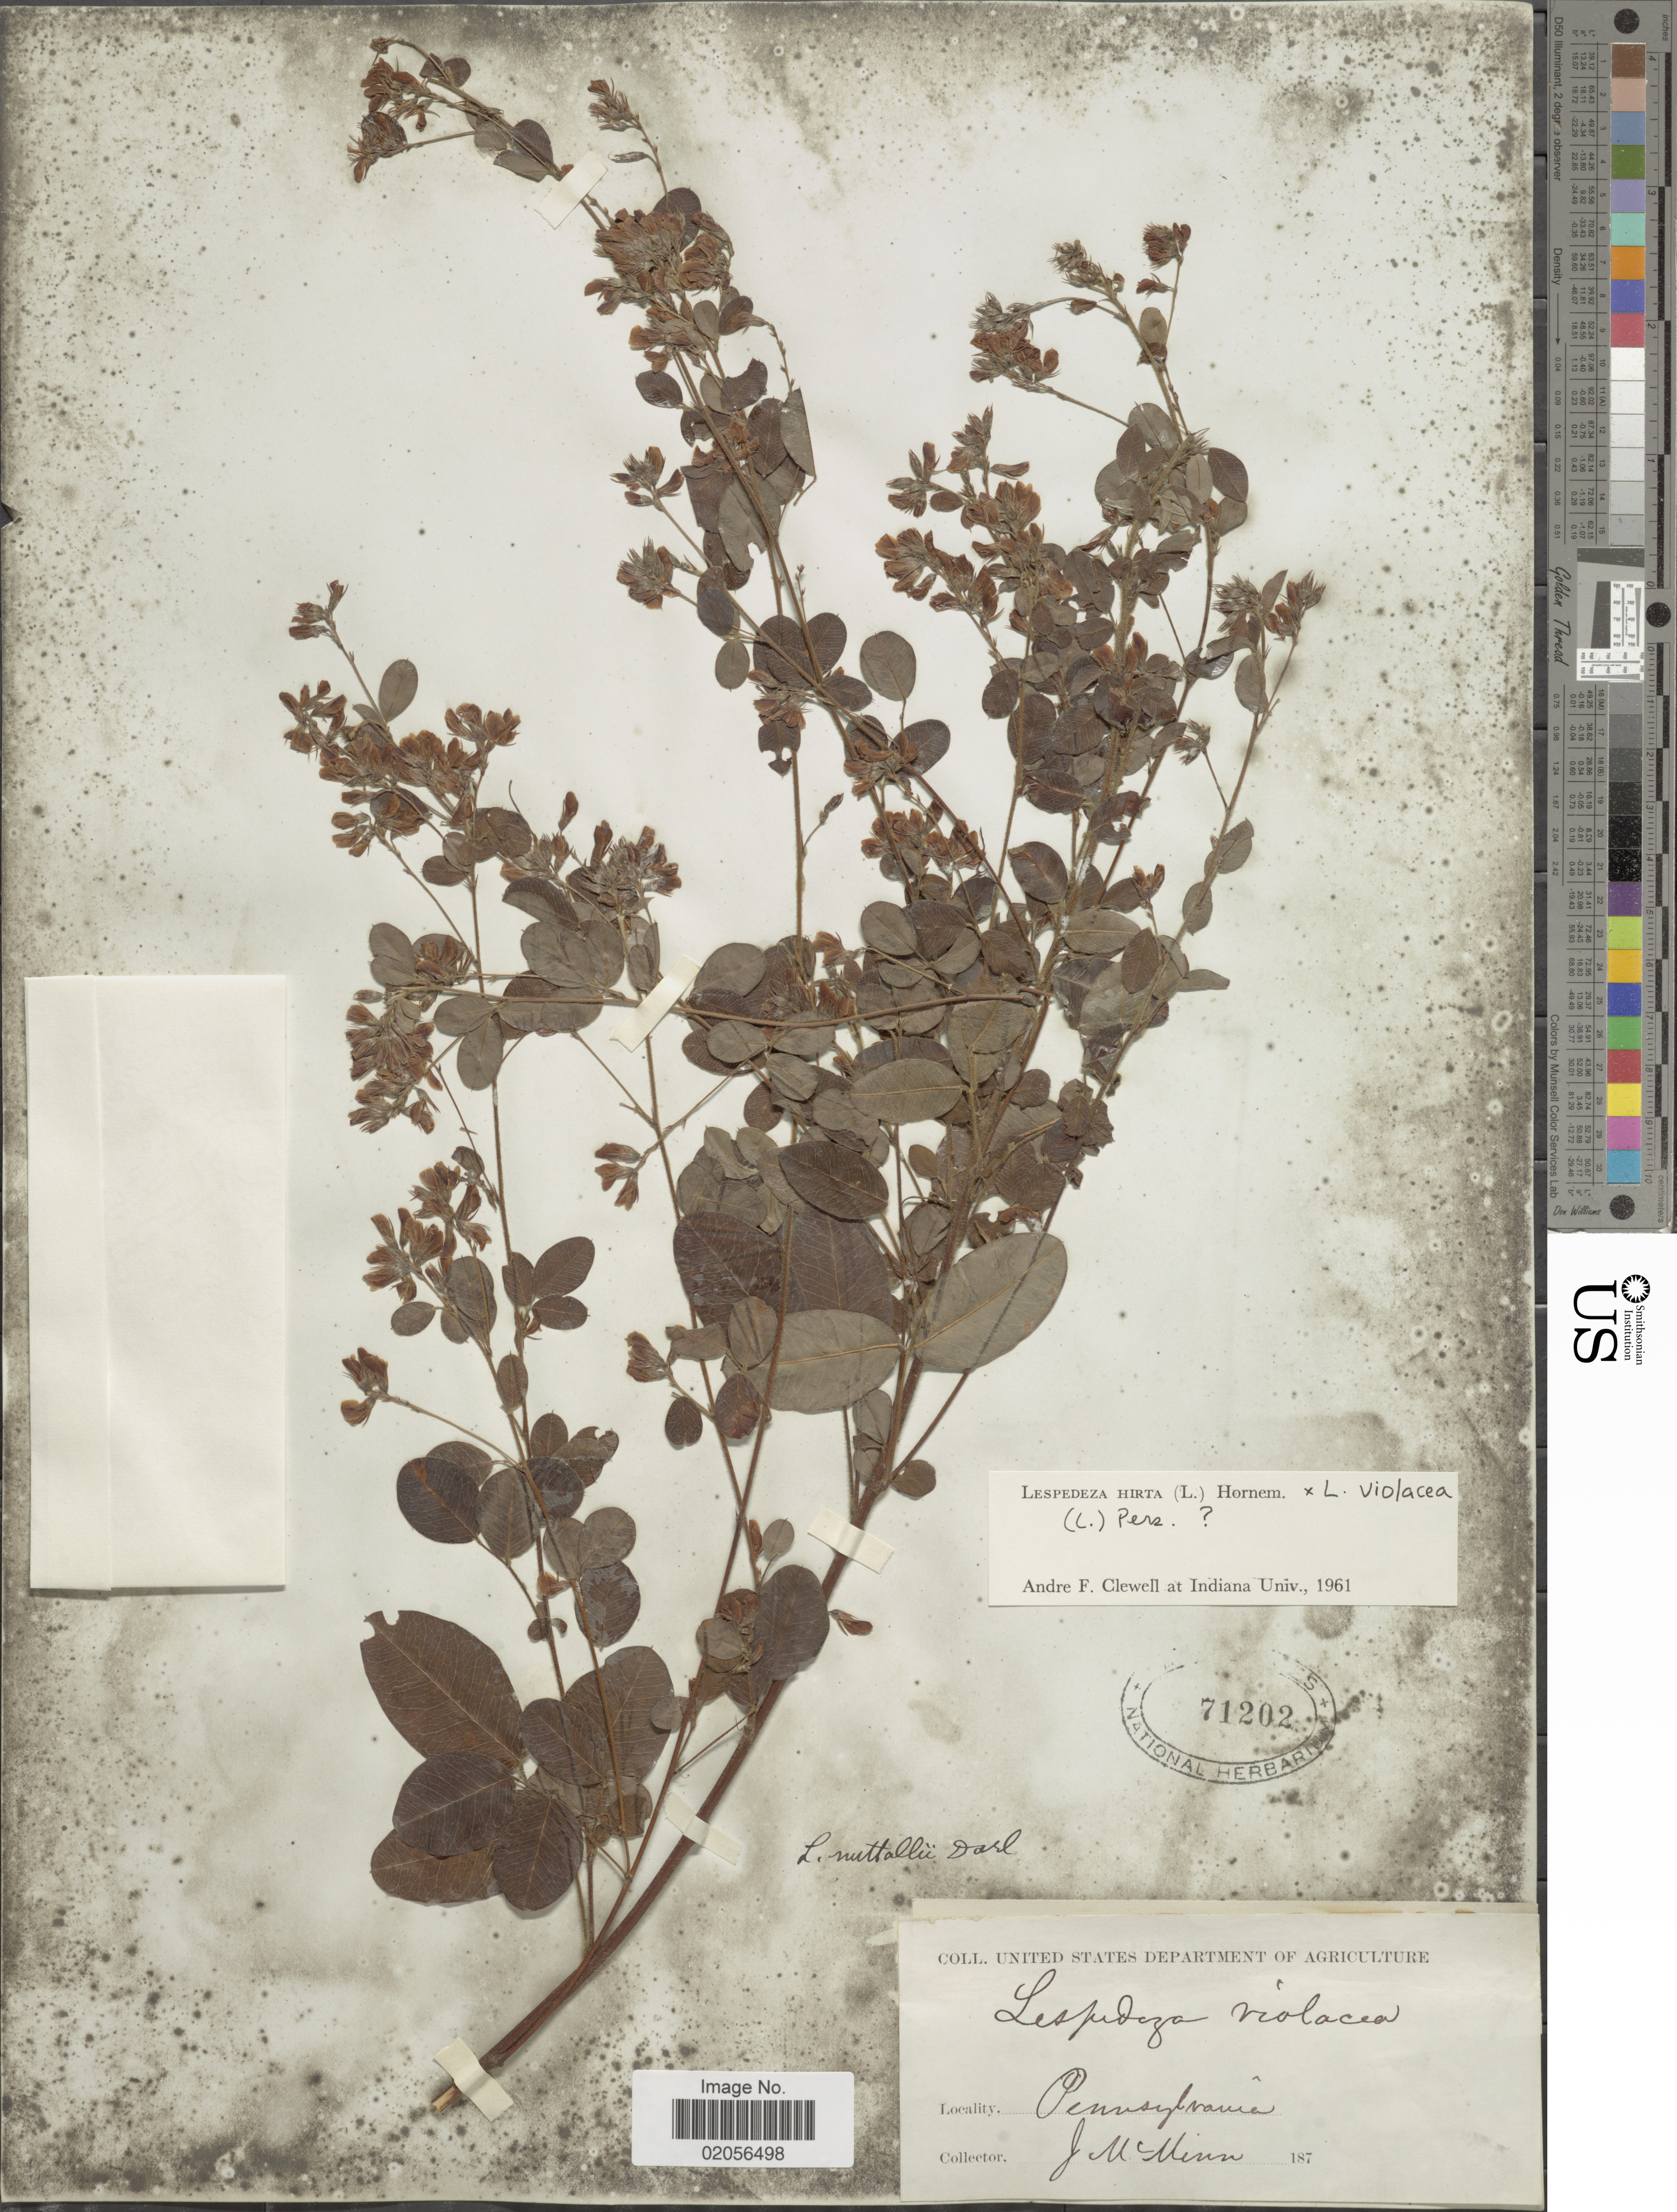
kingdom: Plantae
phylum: Tracheophyta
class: Magnoliopsida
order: Fabales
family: Fabaceae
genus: Lespedeza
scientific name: Lespedeza hirta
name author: (L.) Hornem.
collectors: J. McMinn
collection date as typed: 187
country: United States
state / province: Pennsylvania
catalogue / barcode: US 71202